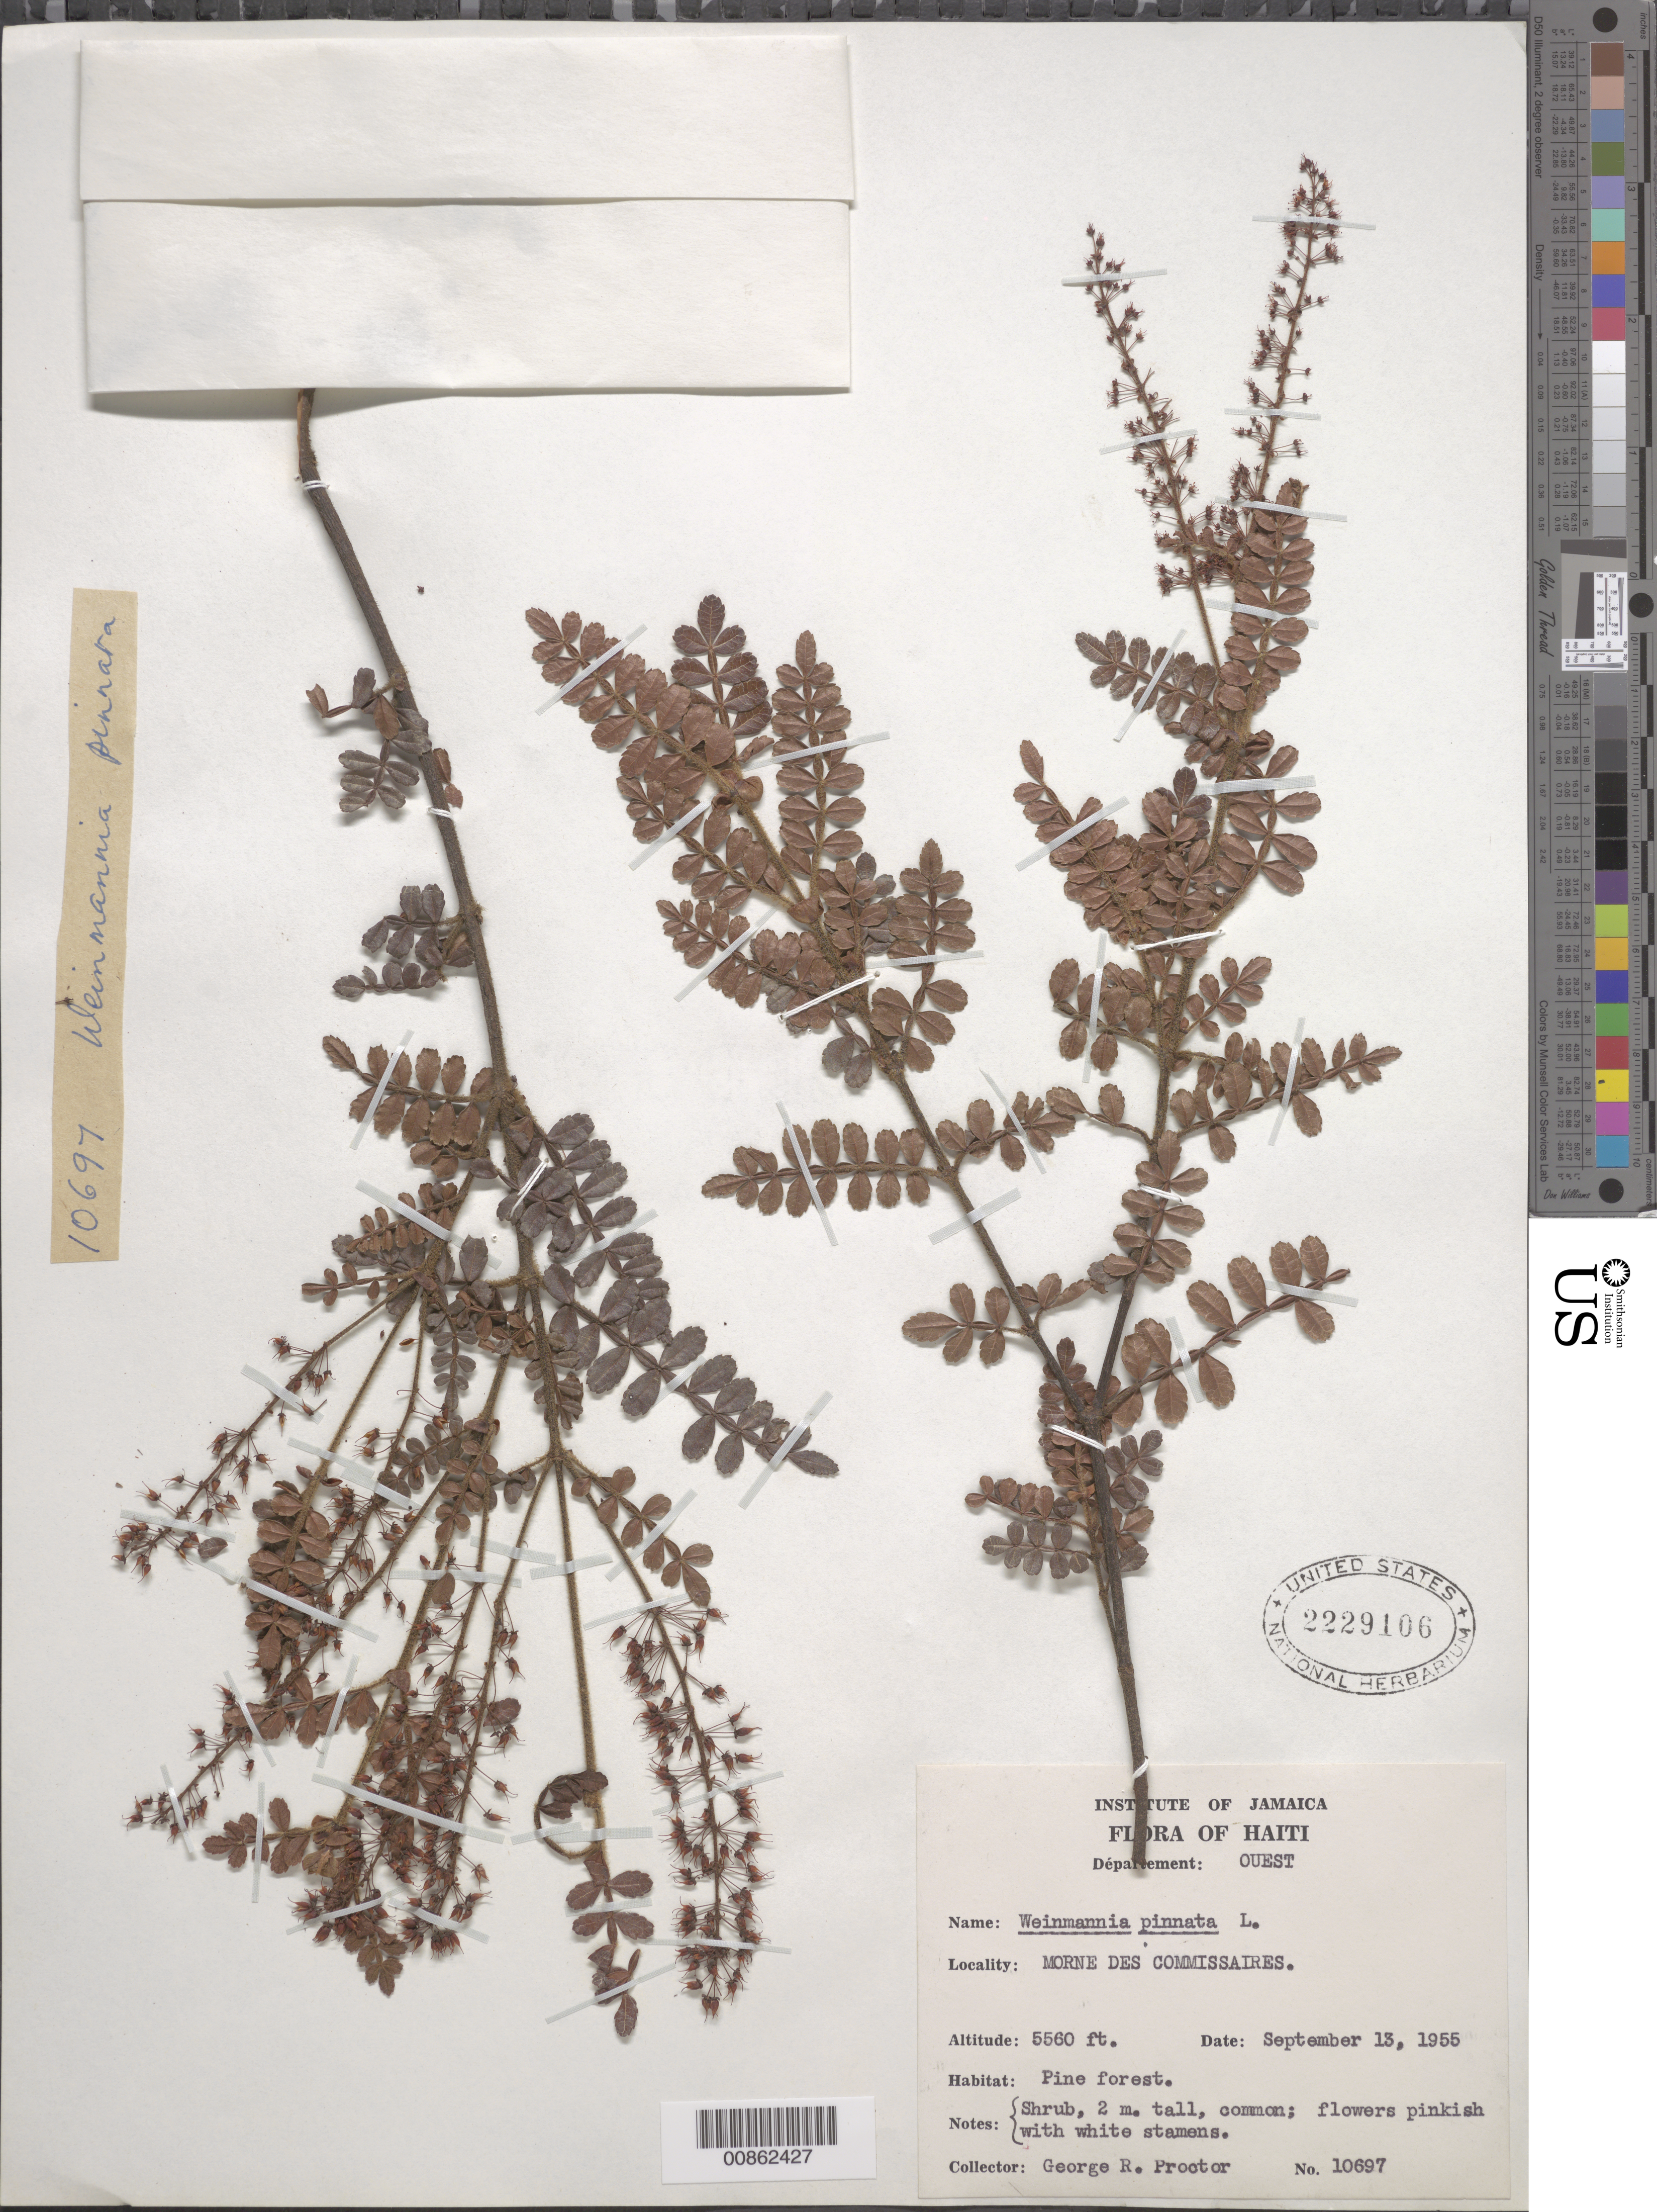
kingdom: Plantae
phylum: Tracheophyta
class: Magnoliopsida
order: Oxalidales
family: Cunoniaceae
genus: Weinmannia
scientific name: Weinmannia pinnata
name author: L.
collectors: G. R. Proctor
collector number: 10697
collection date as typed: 13 Sep 1955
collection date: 1955-09-13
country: Haiti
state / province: Ouest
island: Hispaniola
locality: Mornes des Commissaires.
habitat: Pine forest.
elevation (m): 1695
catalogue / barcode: US 2229106